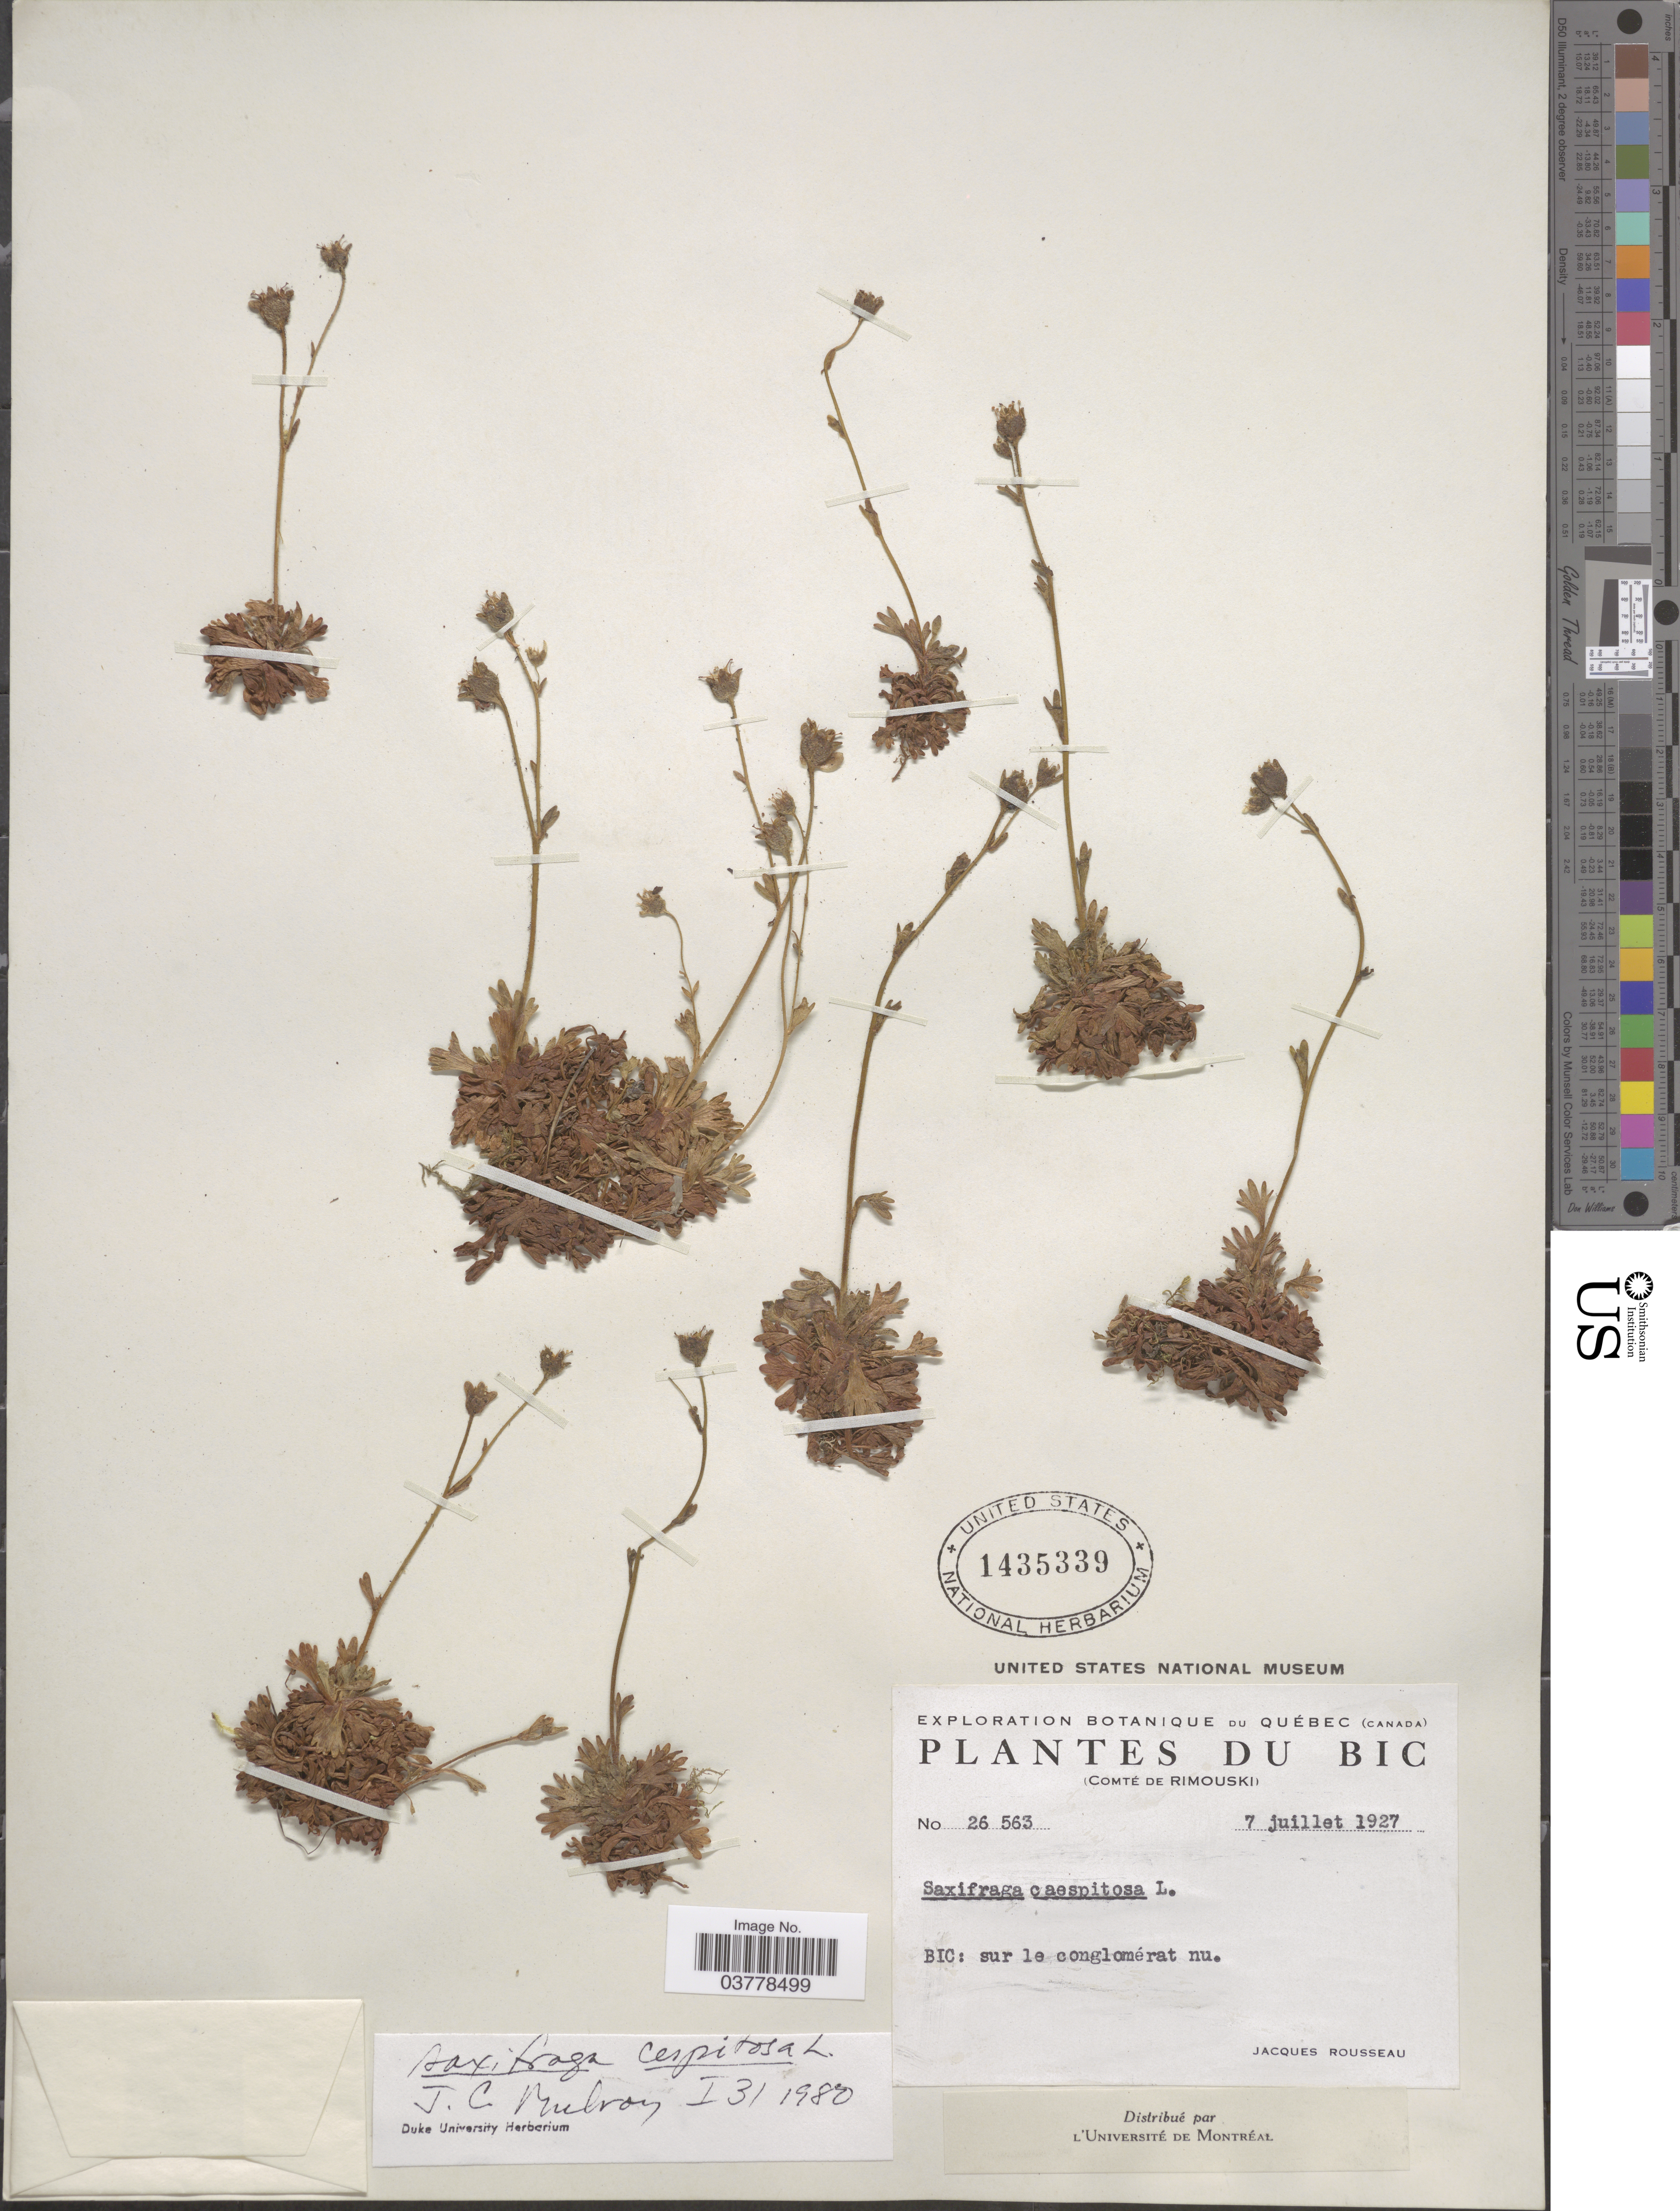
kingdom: Plantae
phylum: Tracheophyta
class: Magnoliopsida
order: Saxifragales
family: Saxifragaceae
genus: Saxifraga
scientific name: Saxifraga caespitosa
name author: L.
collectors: J. Rousseau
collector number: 26563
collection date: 1927-07-07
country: Canada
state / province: Quebec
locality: Bic. (Comté de Rimouski). Sur le conglomérat nu.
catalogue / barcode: US 1435339